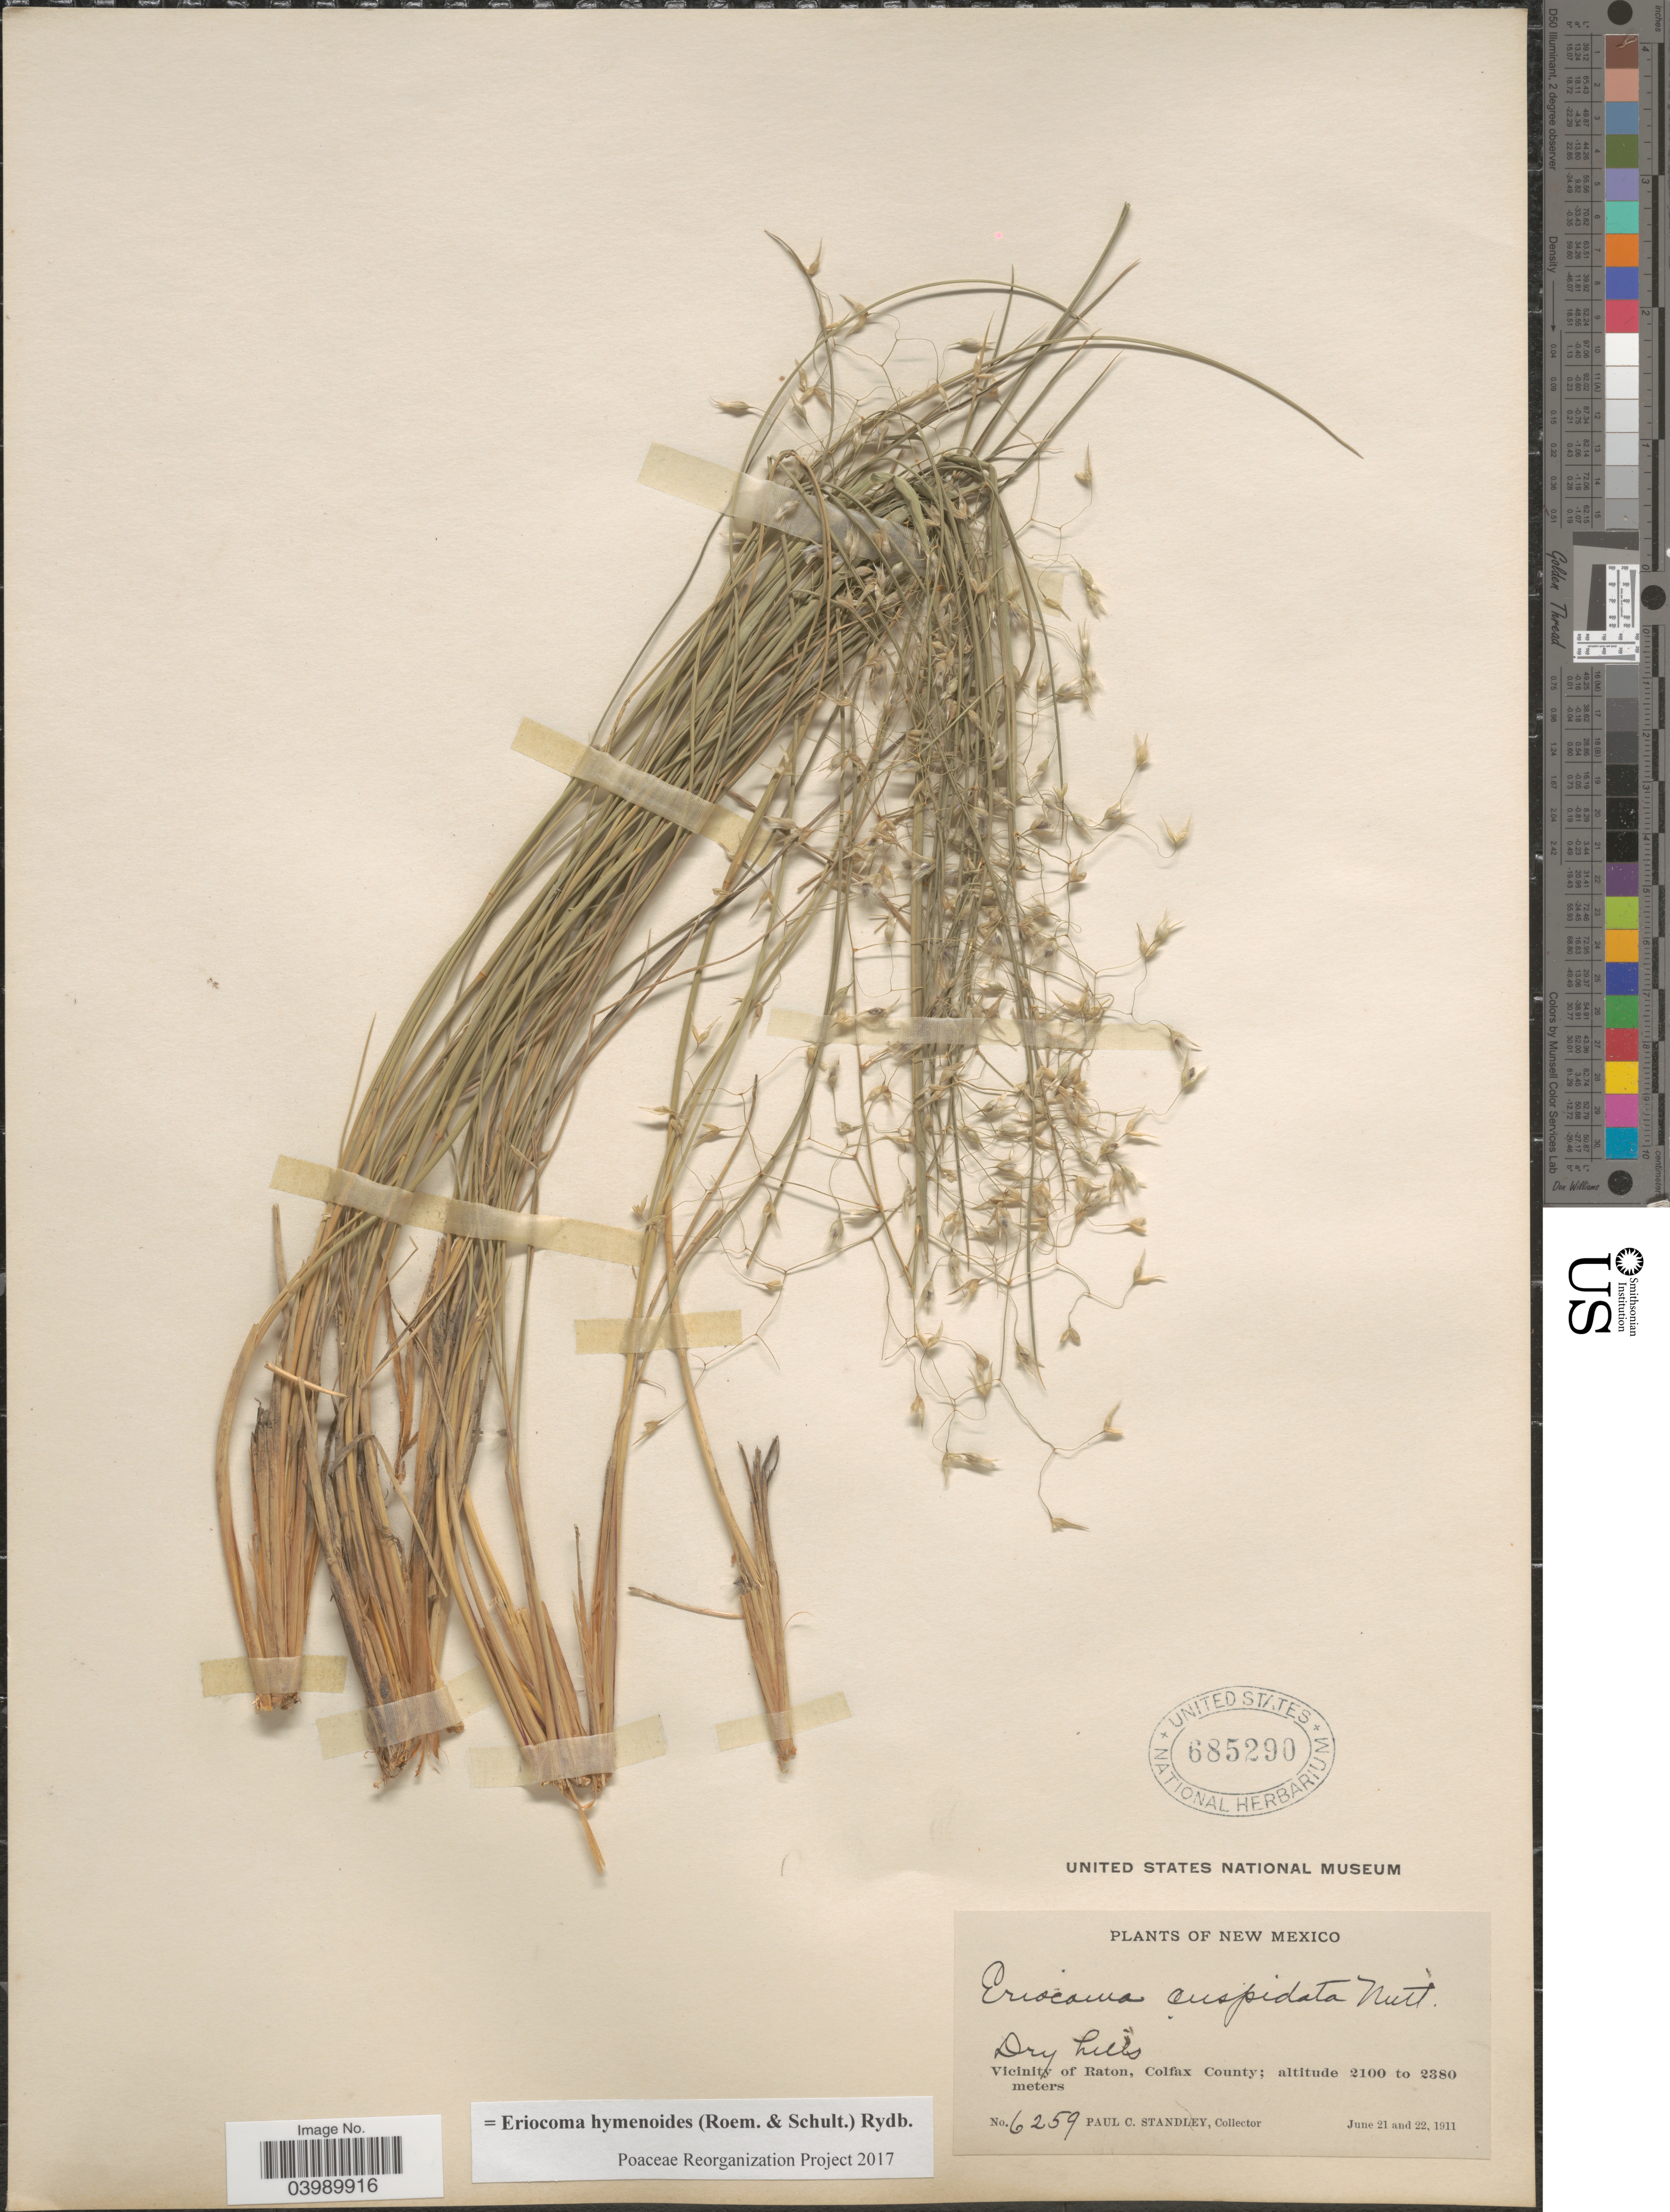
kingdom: Plantae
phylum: Tracheophyta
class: Liliopsida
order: Poales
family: Poaceae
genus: Eriocoma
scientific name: Eriocoma hymenoides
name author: (Roem. & Schult.) Rydb.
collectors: P. C. Standley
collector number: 6259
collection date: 1911-06-21/1911-06-22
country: United States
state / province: New Mexico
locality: Vicinity of Raton, Colfax County.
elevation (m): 2100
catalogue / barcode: US 685290